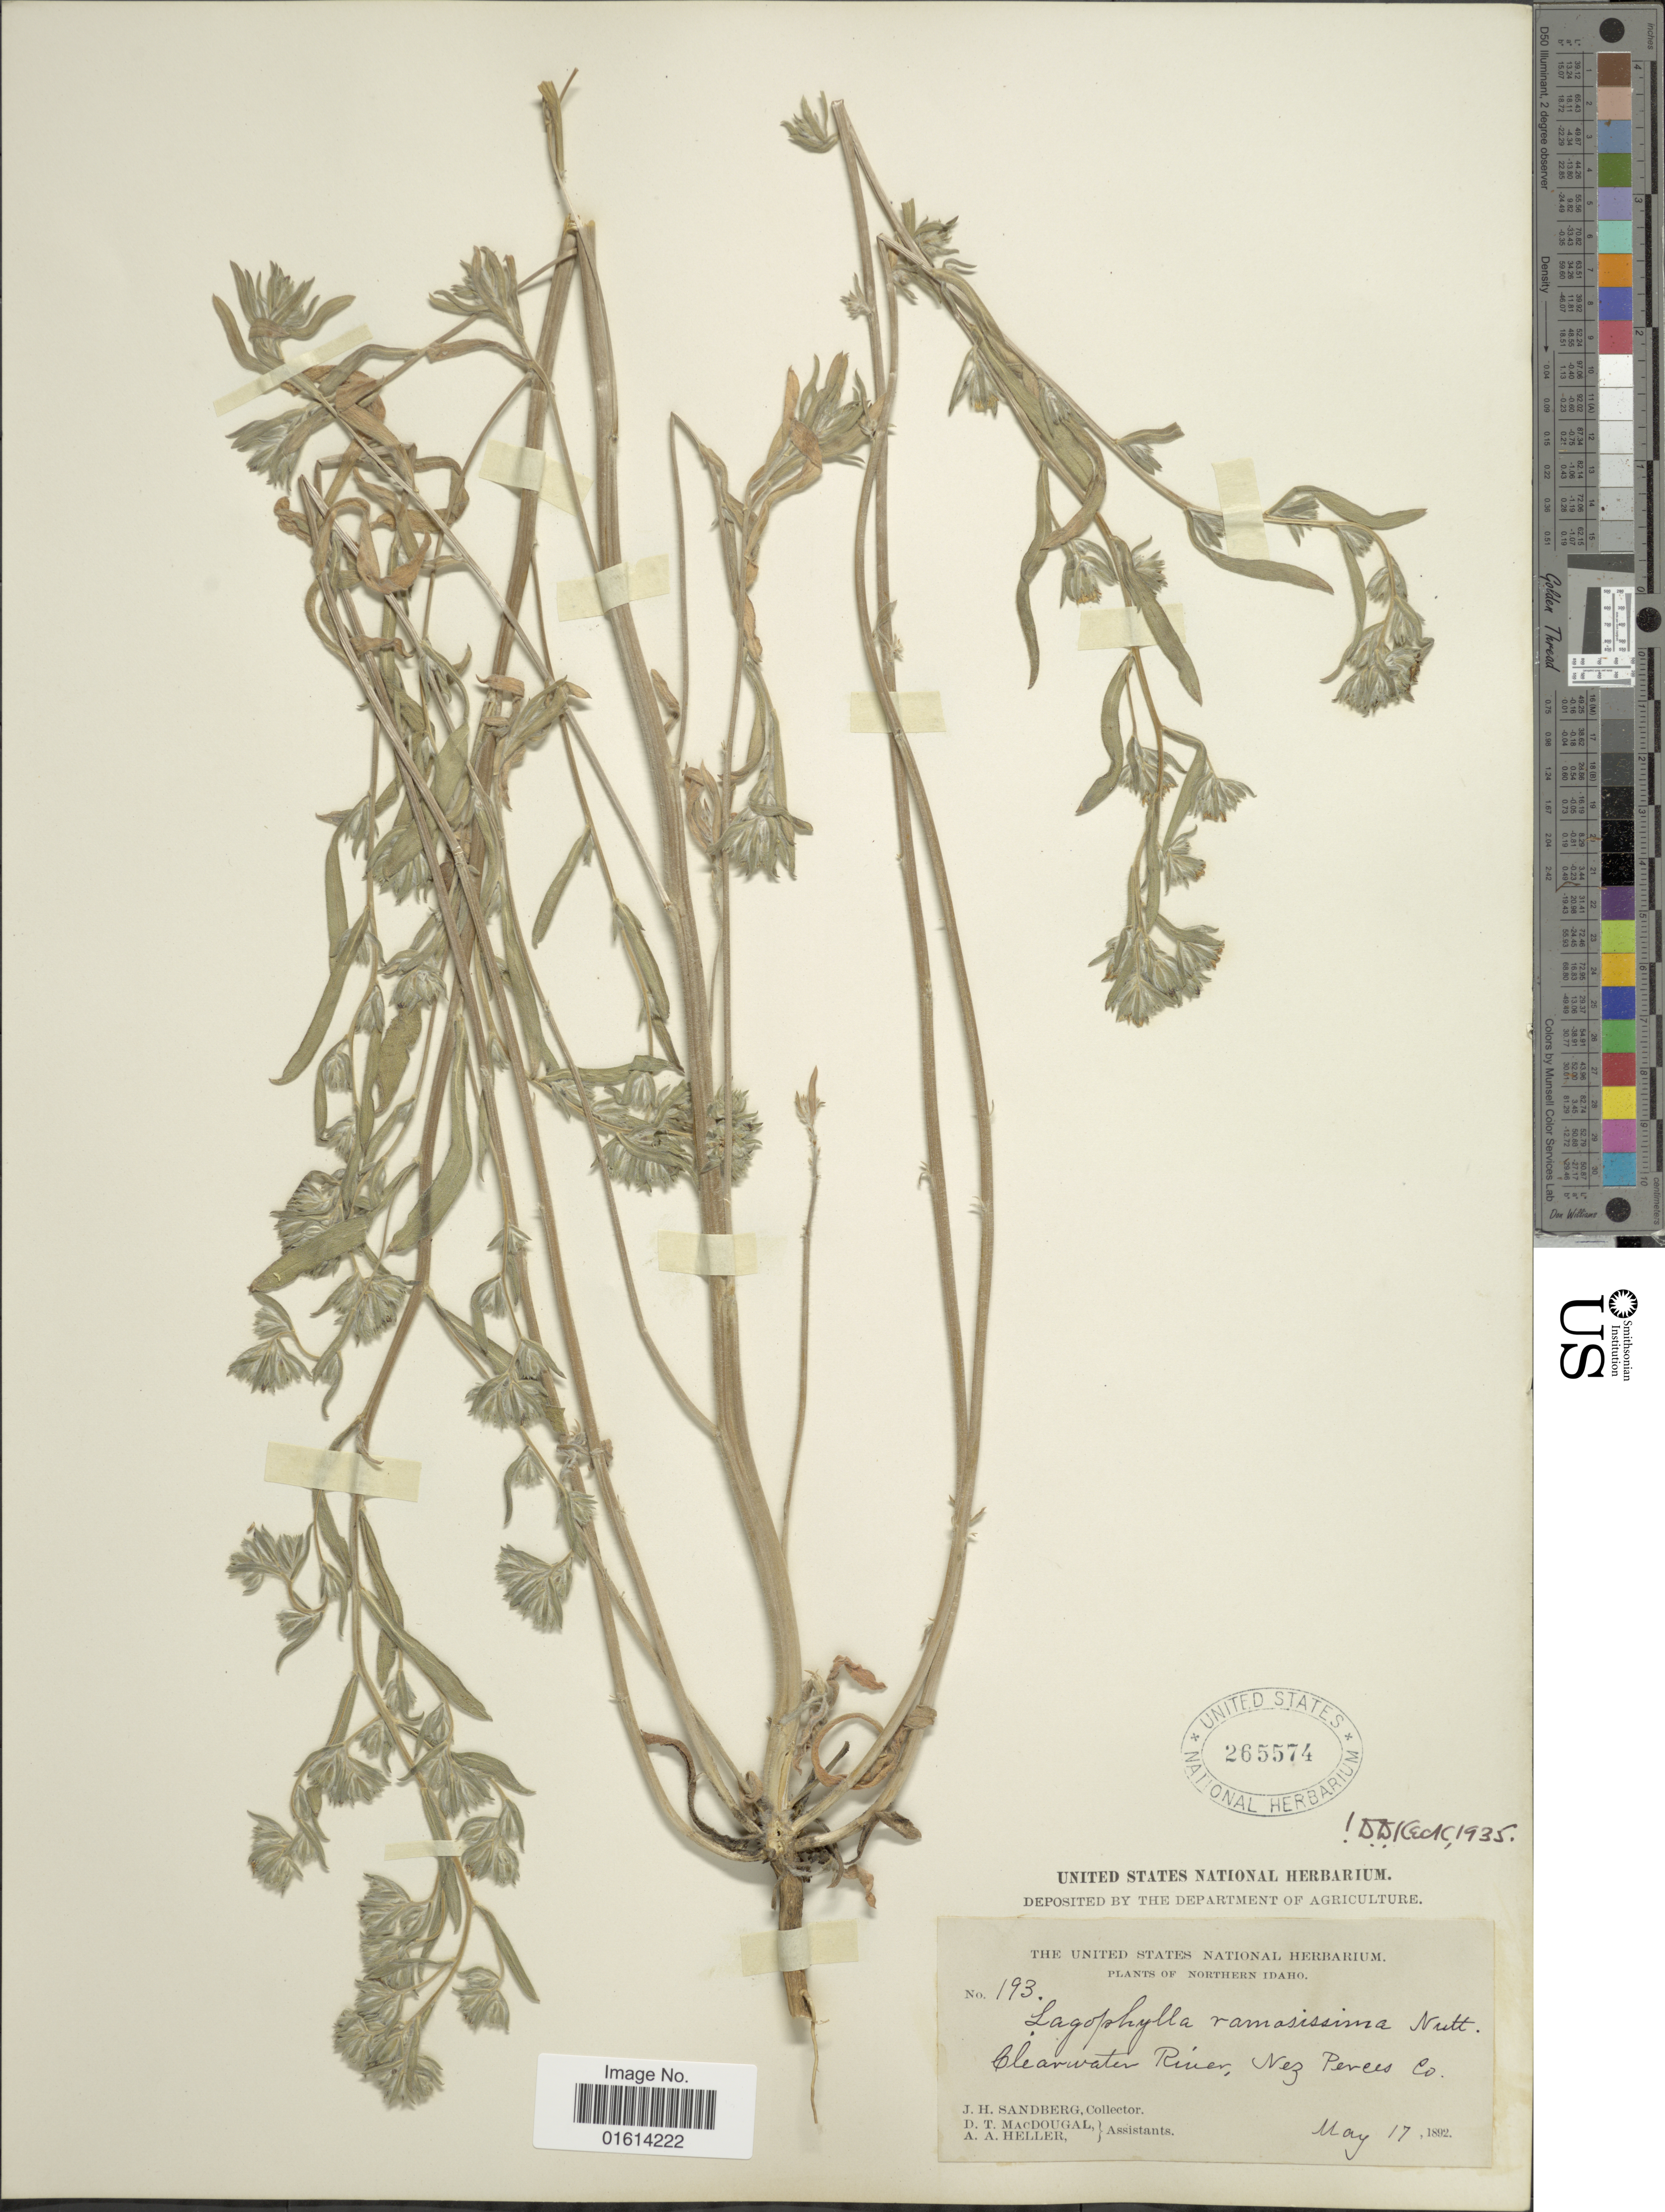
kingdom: Plantae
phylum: Tracheophyta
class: Magnoliopsida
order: Asterales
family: Asteraceae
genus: Lagophylla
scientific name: Lagophylla ramosissima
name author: Nutt.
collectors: J. H. Sandberg, D. T. MacDougal & A. A. Heller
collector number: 193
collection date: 1892-05-17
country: United States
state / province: Idaho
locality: Northern Idaho, Clearwater River, Nez Perces Co.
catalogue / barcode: US 265574